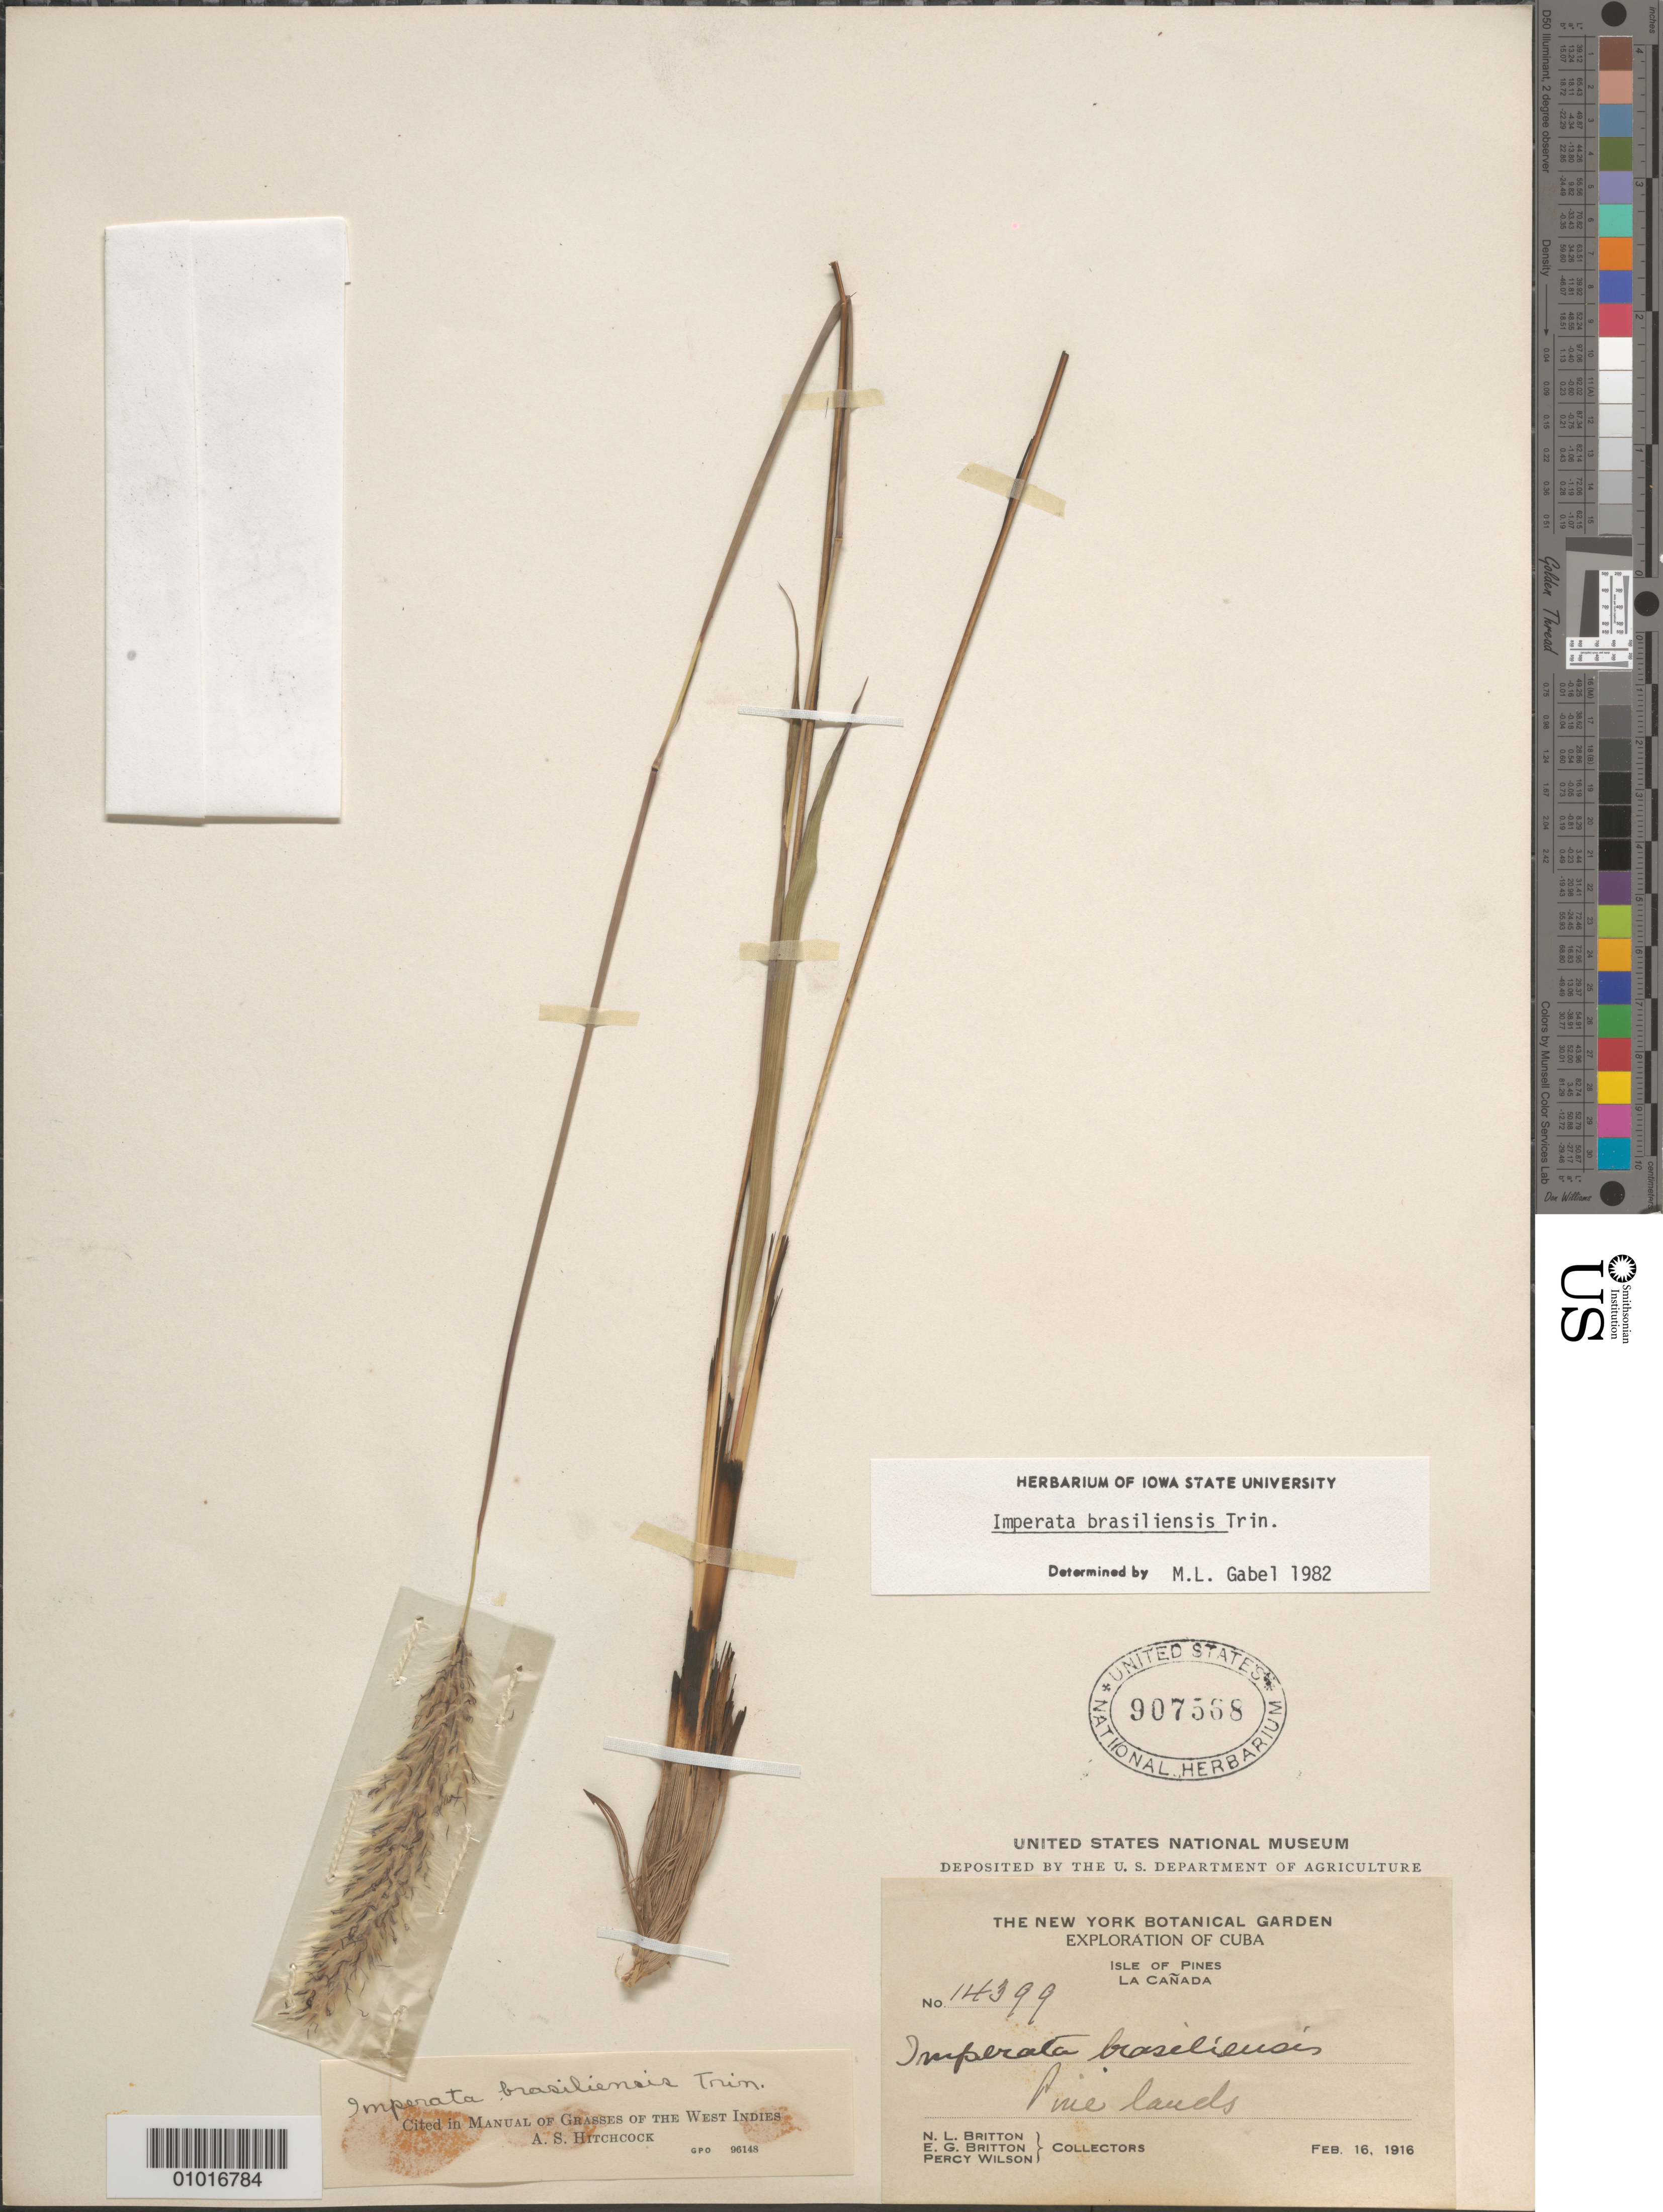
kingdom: Plantae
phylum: Tracheophyta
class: Liliopsida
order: Poales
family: Poaceae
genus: Imperata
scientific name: Imperata brasiliensis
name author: Trin.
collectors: N. Britton, E. G. Britton & P. Wilson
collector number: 14399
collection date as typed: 16 Feb 1916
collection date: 1916-02-16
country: Cuba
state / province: Isla de la Juventud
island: Isla de la Juventud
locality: [Isle of Pines] La Canada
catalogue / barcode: US 907568